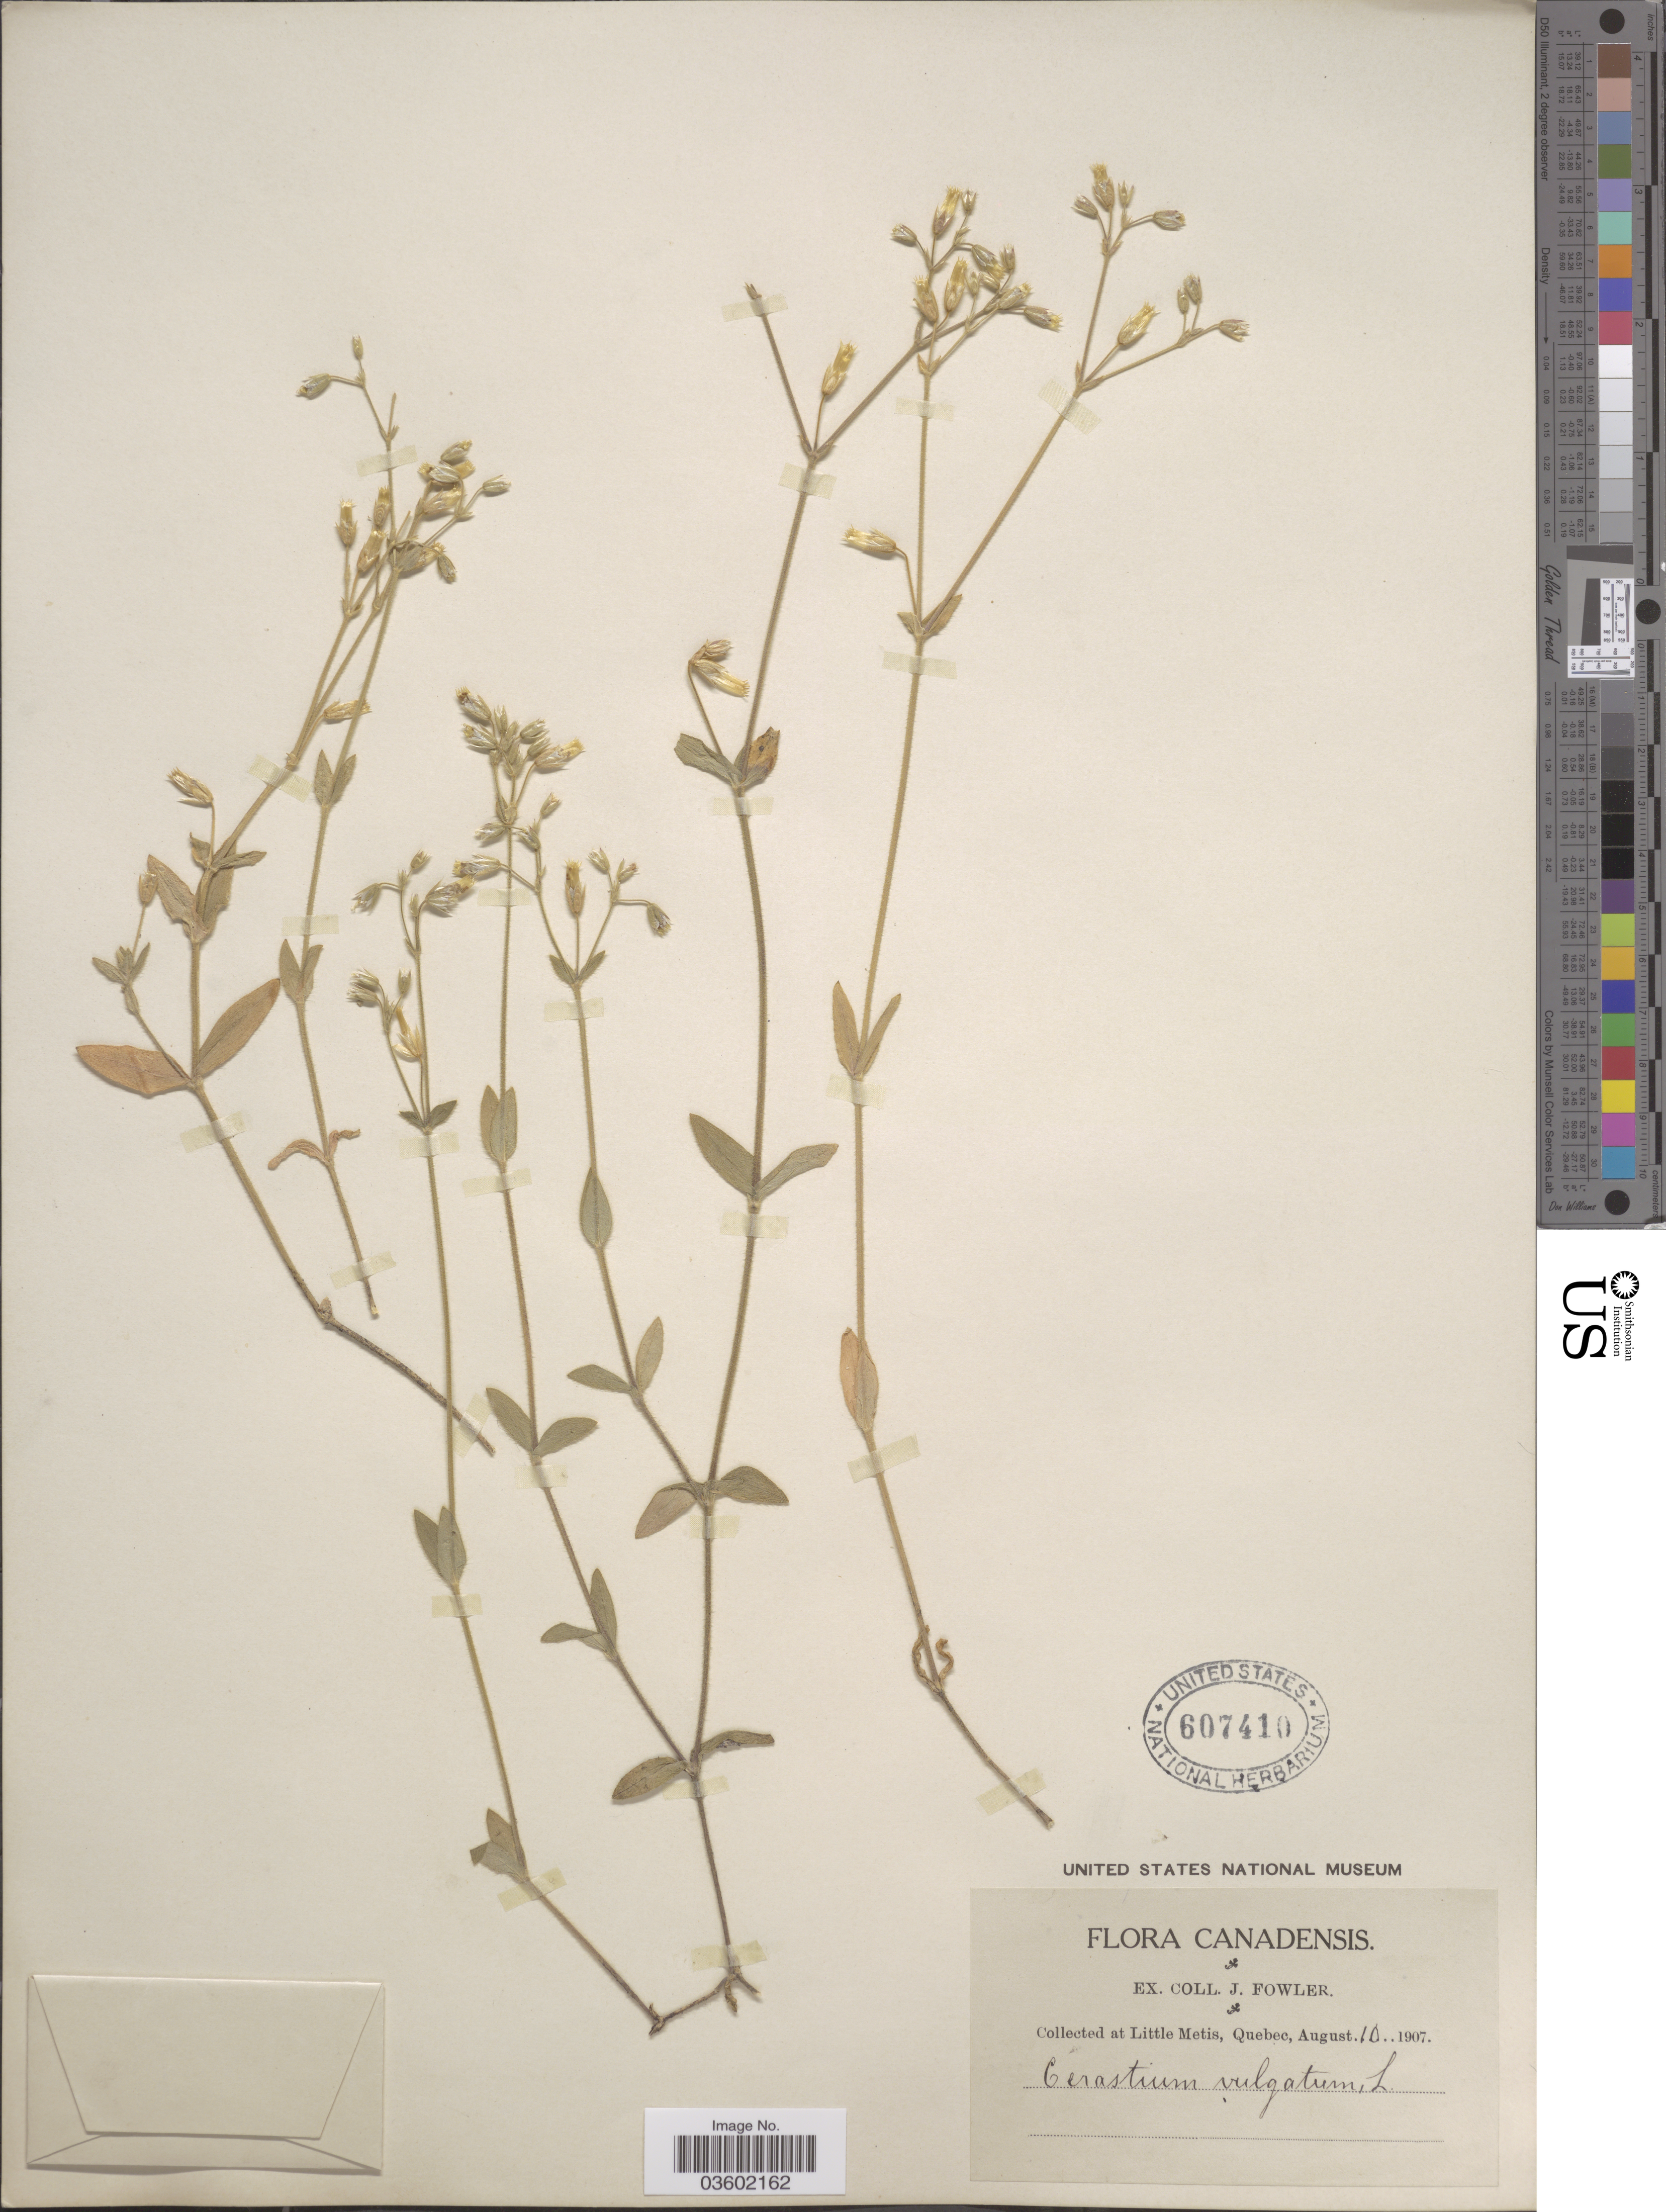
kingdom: Plantae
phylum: Tracheophyta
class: Magnoliopsida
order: Caryophyllales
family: Caryophyllaceae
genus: Cerastium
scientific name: Cerastium vulgatum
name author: L.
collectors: J. Fowler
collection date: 1907-08-10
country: Canada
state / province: Quebec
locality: At Little Metis.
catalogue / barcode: US 607410